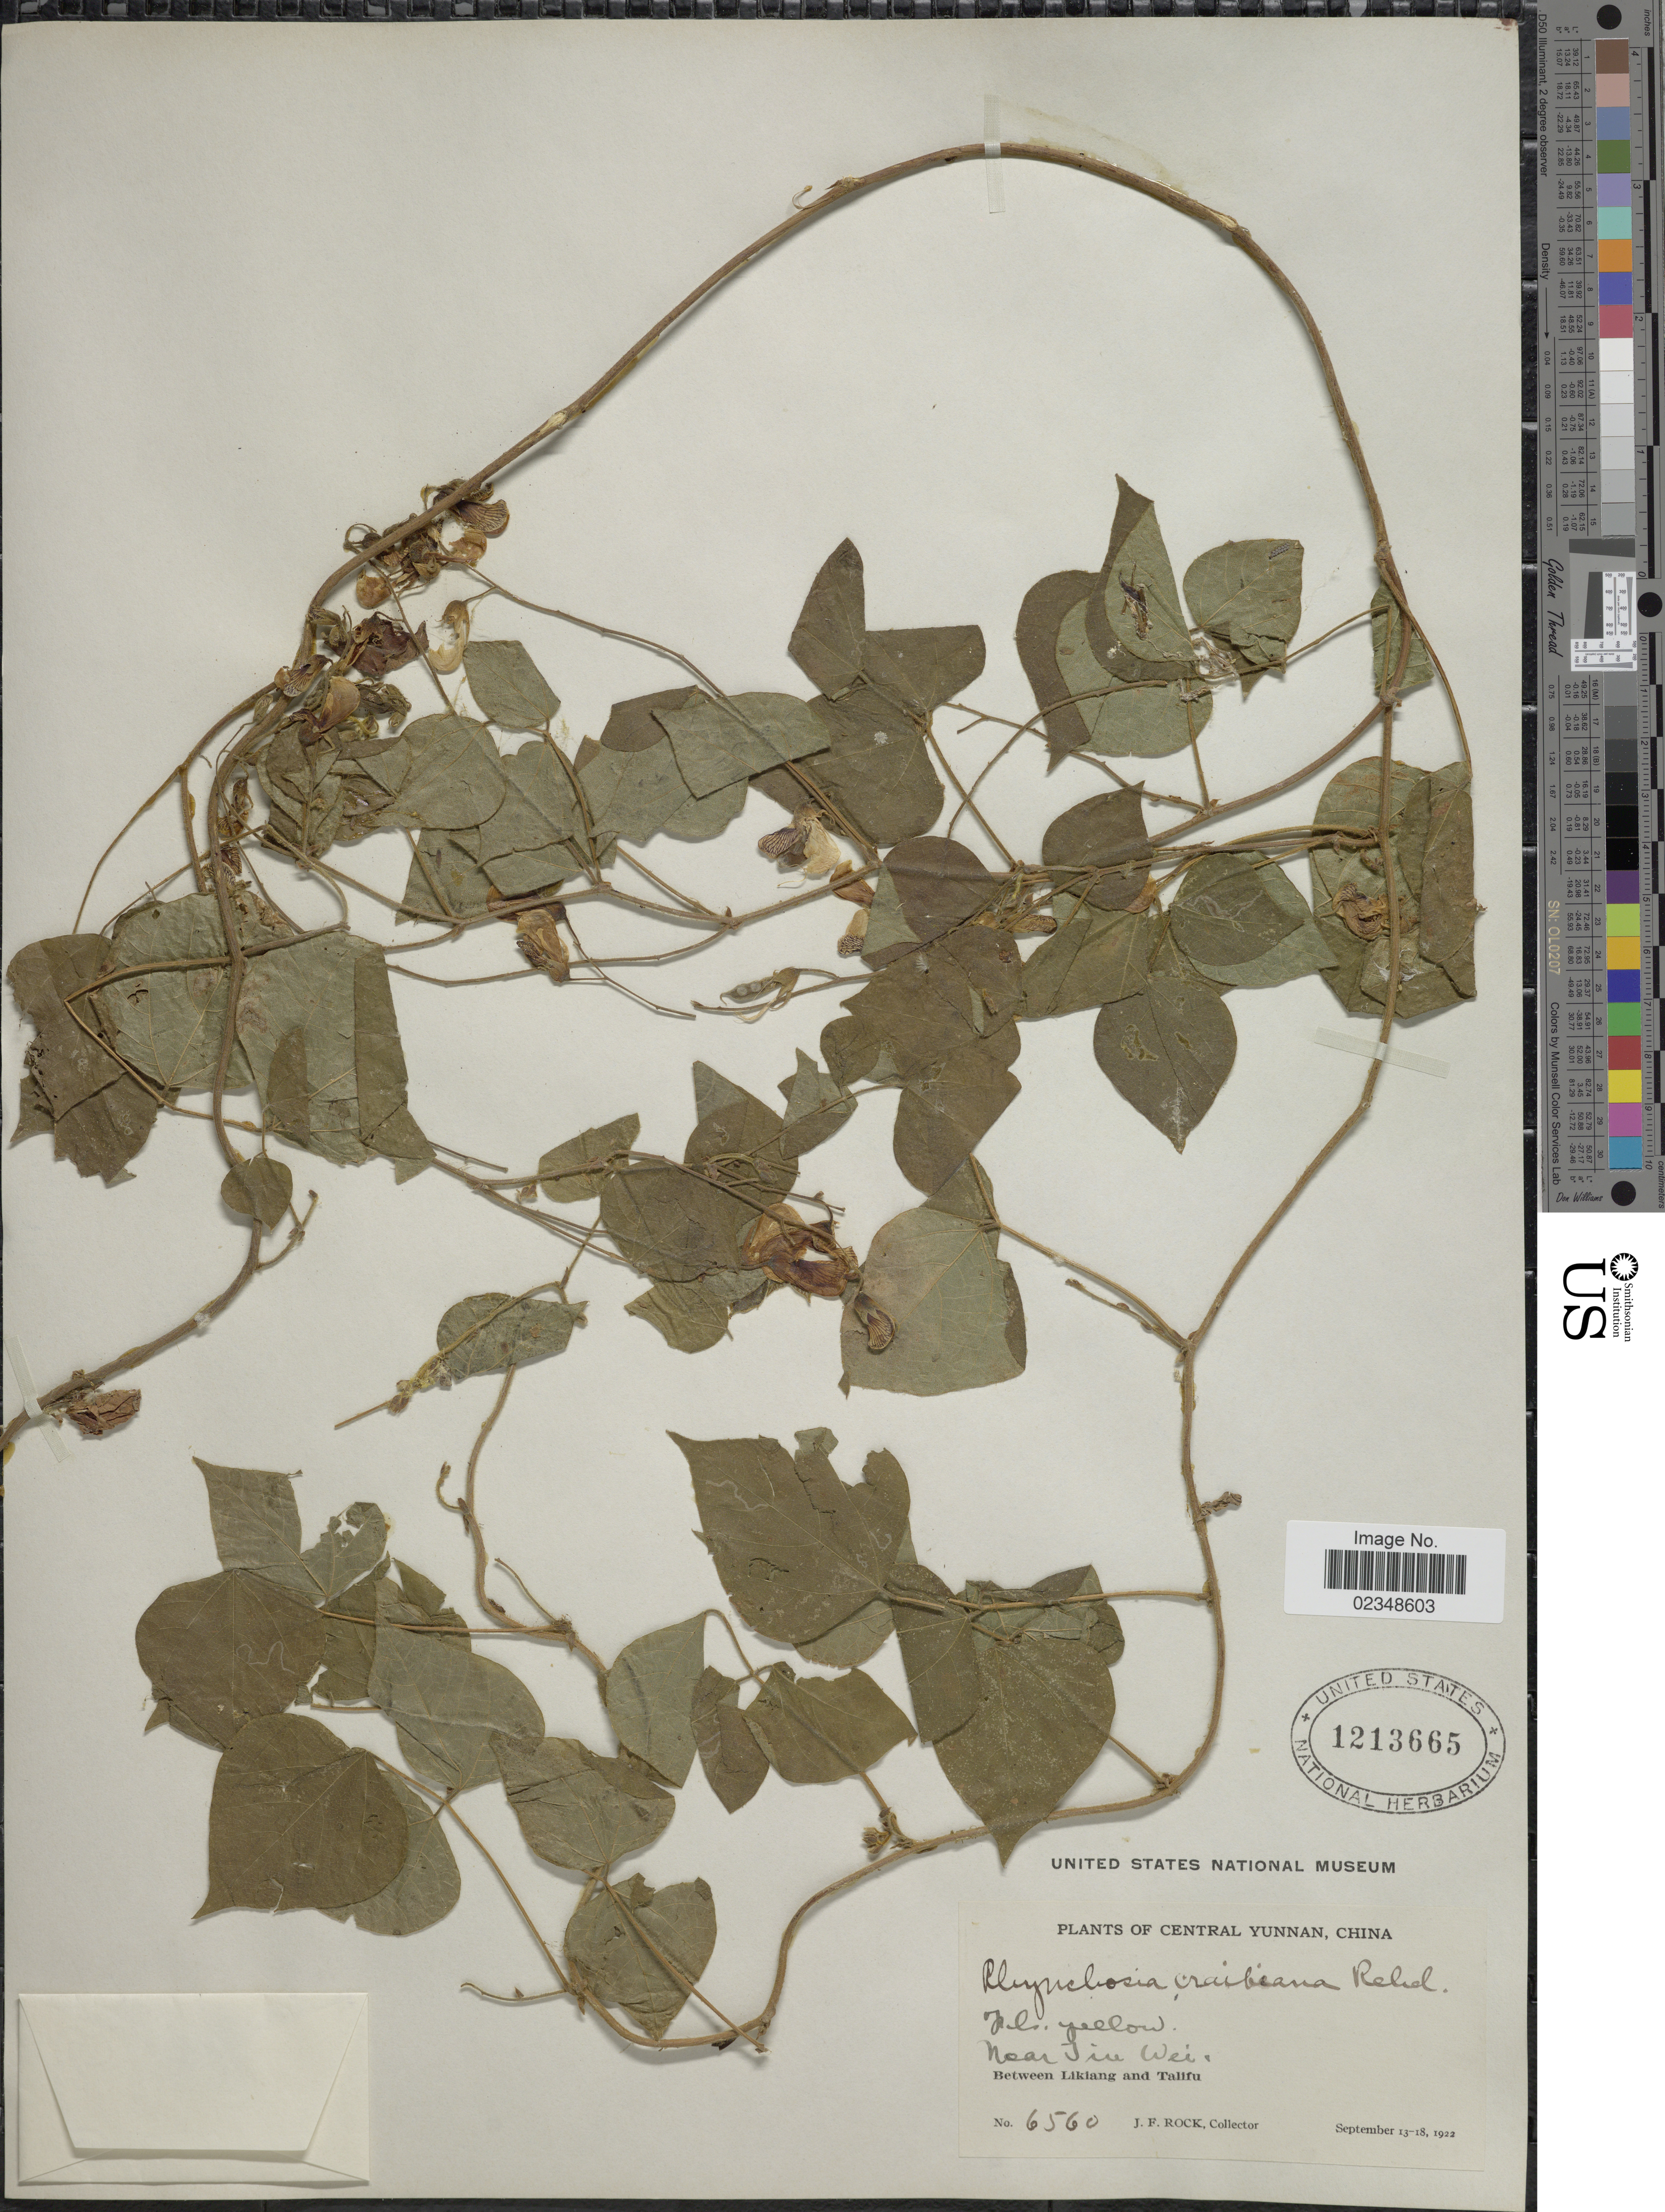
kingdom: Plantae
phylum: Tracheophyta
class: Magnoliopsida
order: Fabales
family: Fabaceae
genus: Rhynchosia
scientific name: Rhynchosia craibiana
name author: Rehder in Sarg.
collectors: J. Rock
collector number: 6560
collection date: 1922-09-13/1922-09-18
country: China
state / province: Yunnan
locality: Central Yunnan, Near Jiu Wei, Between Likiang and Talifu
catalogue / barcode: US 1213665